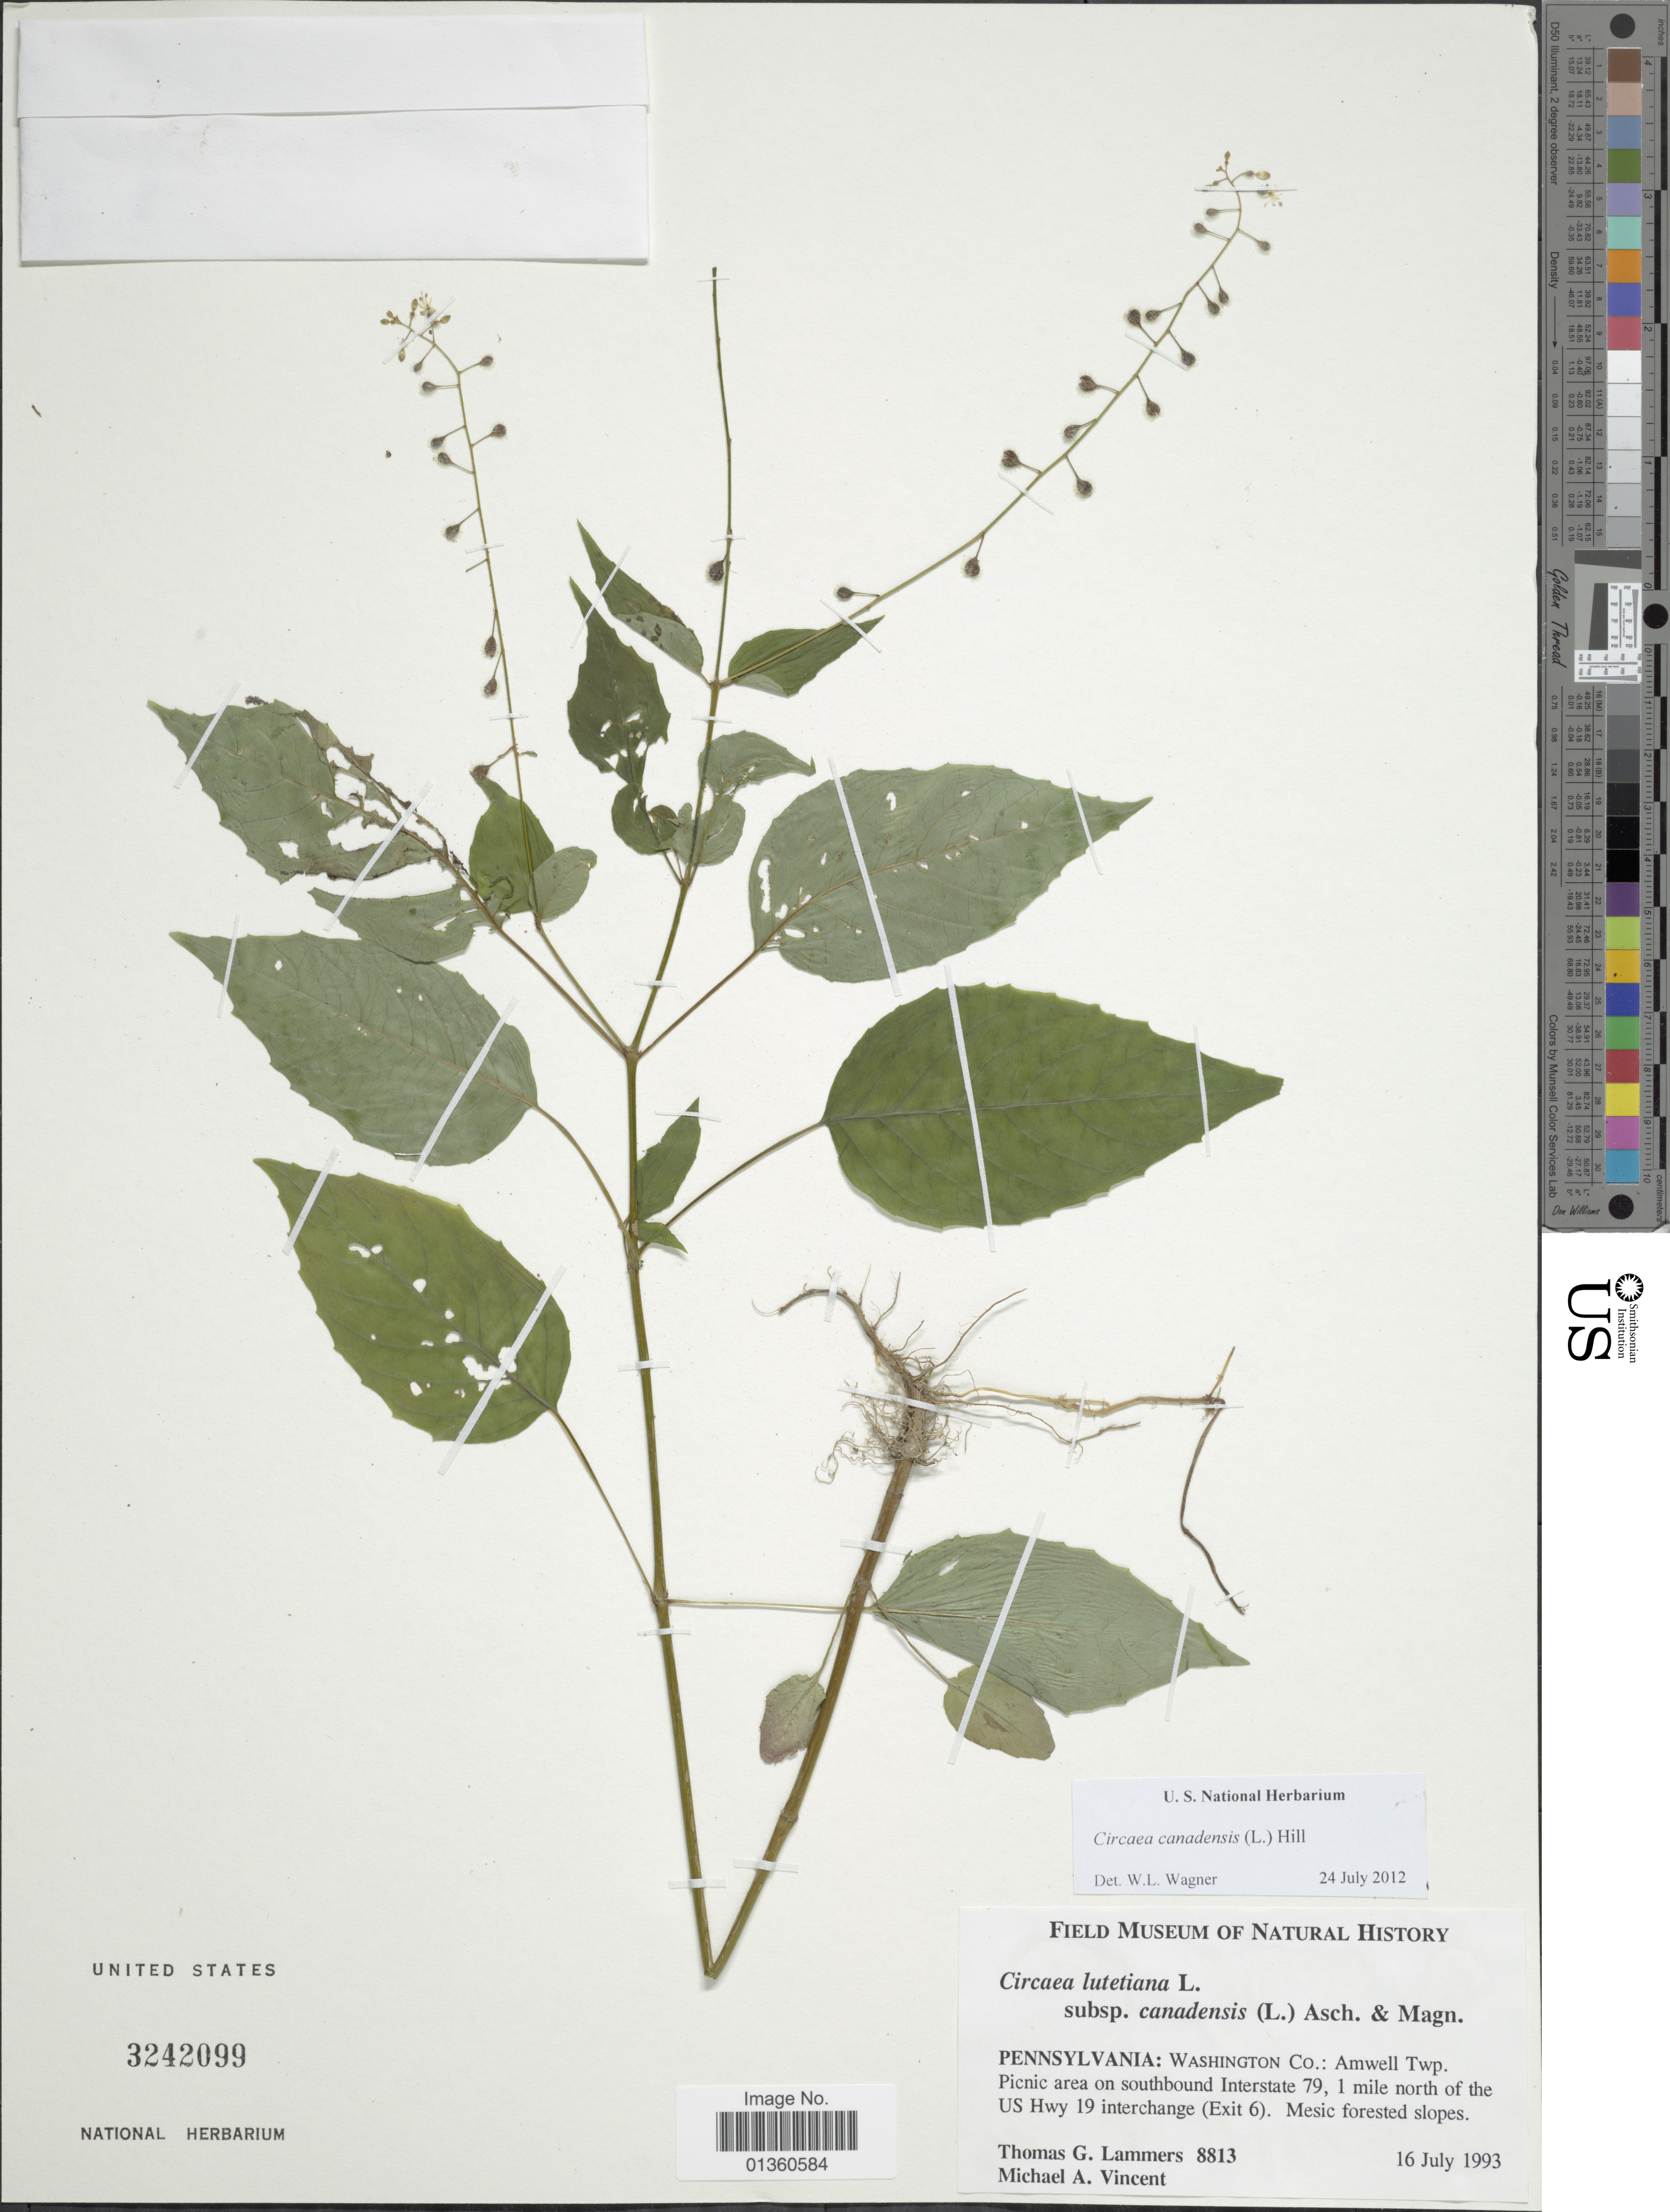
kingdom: Plantae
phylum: Tracheophyta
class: Magnoliopsida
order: Myrtales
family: Onagraceae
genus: Circaea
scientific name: Circaea canadensis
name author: (L.) Hill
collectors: T. G. Lammers & M. A. Vincent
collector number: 8813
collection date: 1993-07-16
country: United States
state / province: Pennsylvania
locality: Washington Co.: Amwell Twp. Picnic area on southbound Interstate 79, 1 mile north of the US Hwy 19 interchange (Exit 6)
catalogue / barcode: US 3242099